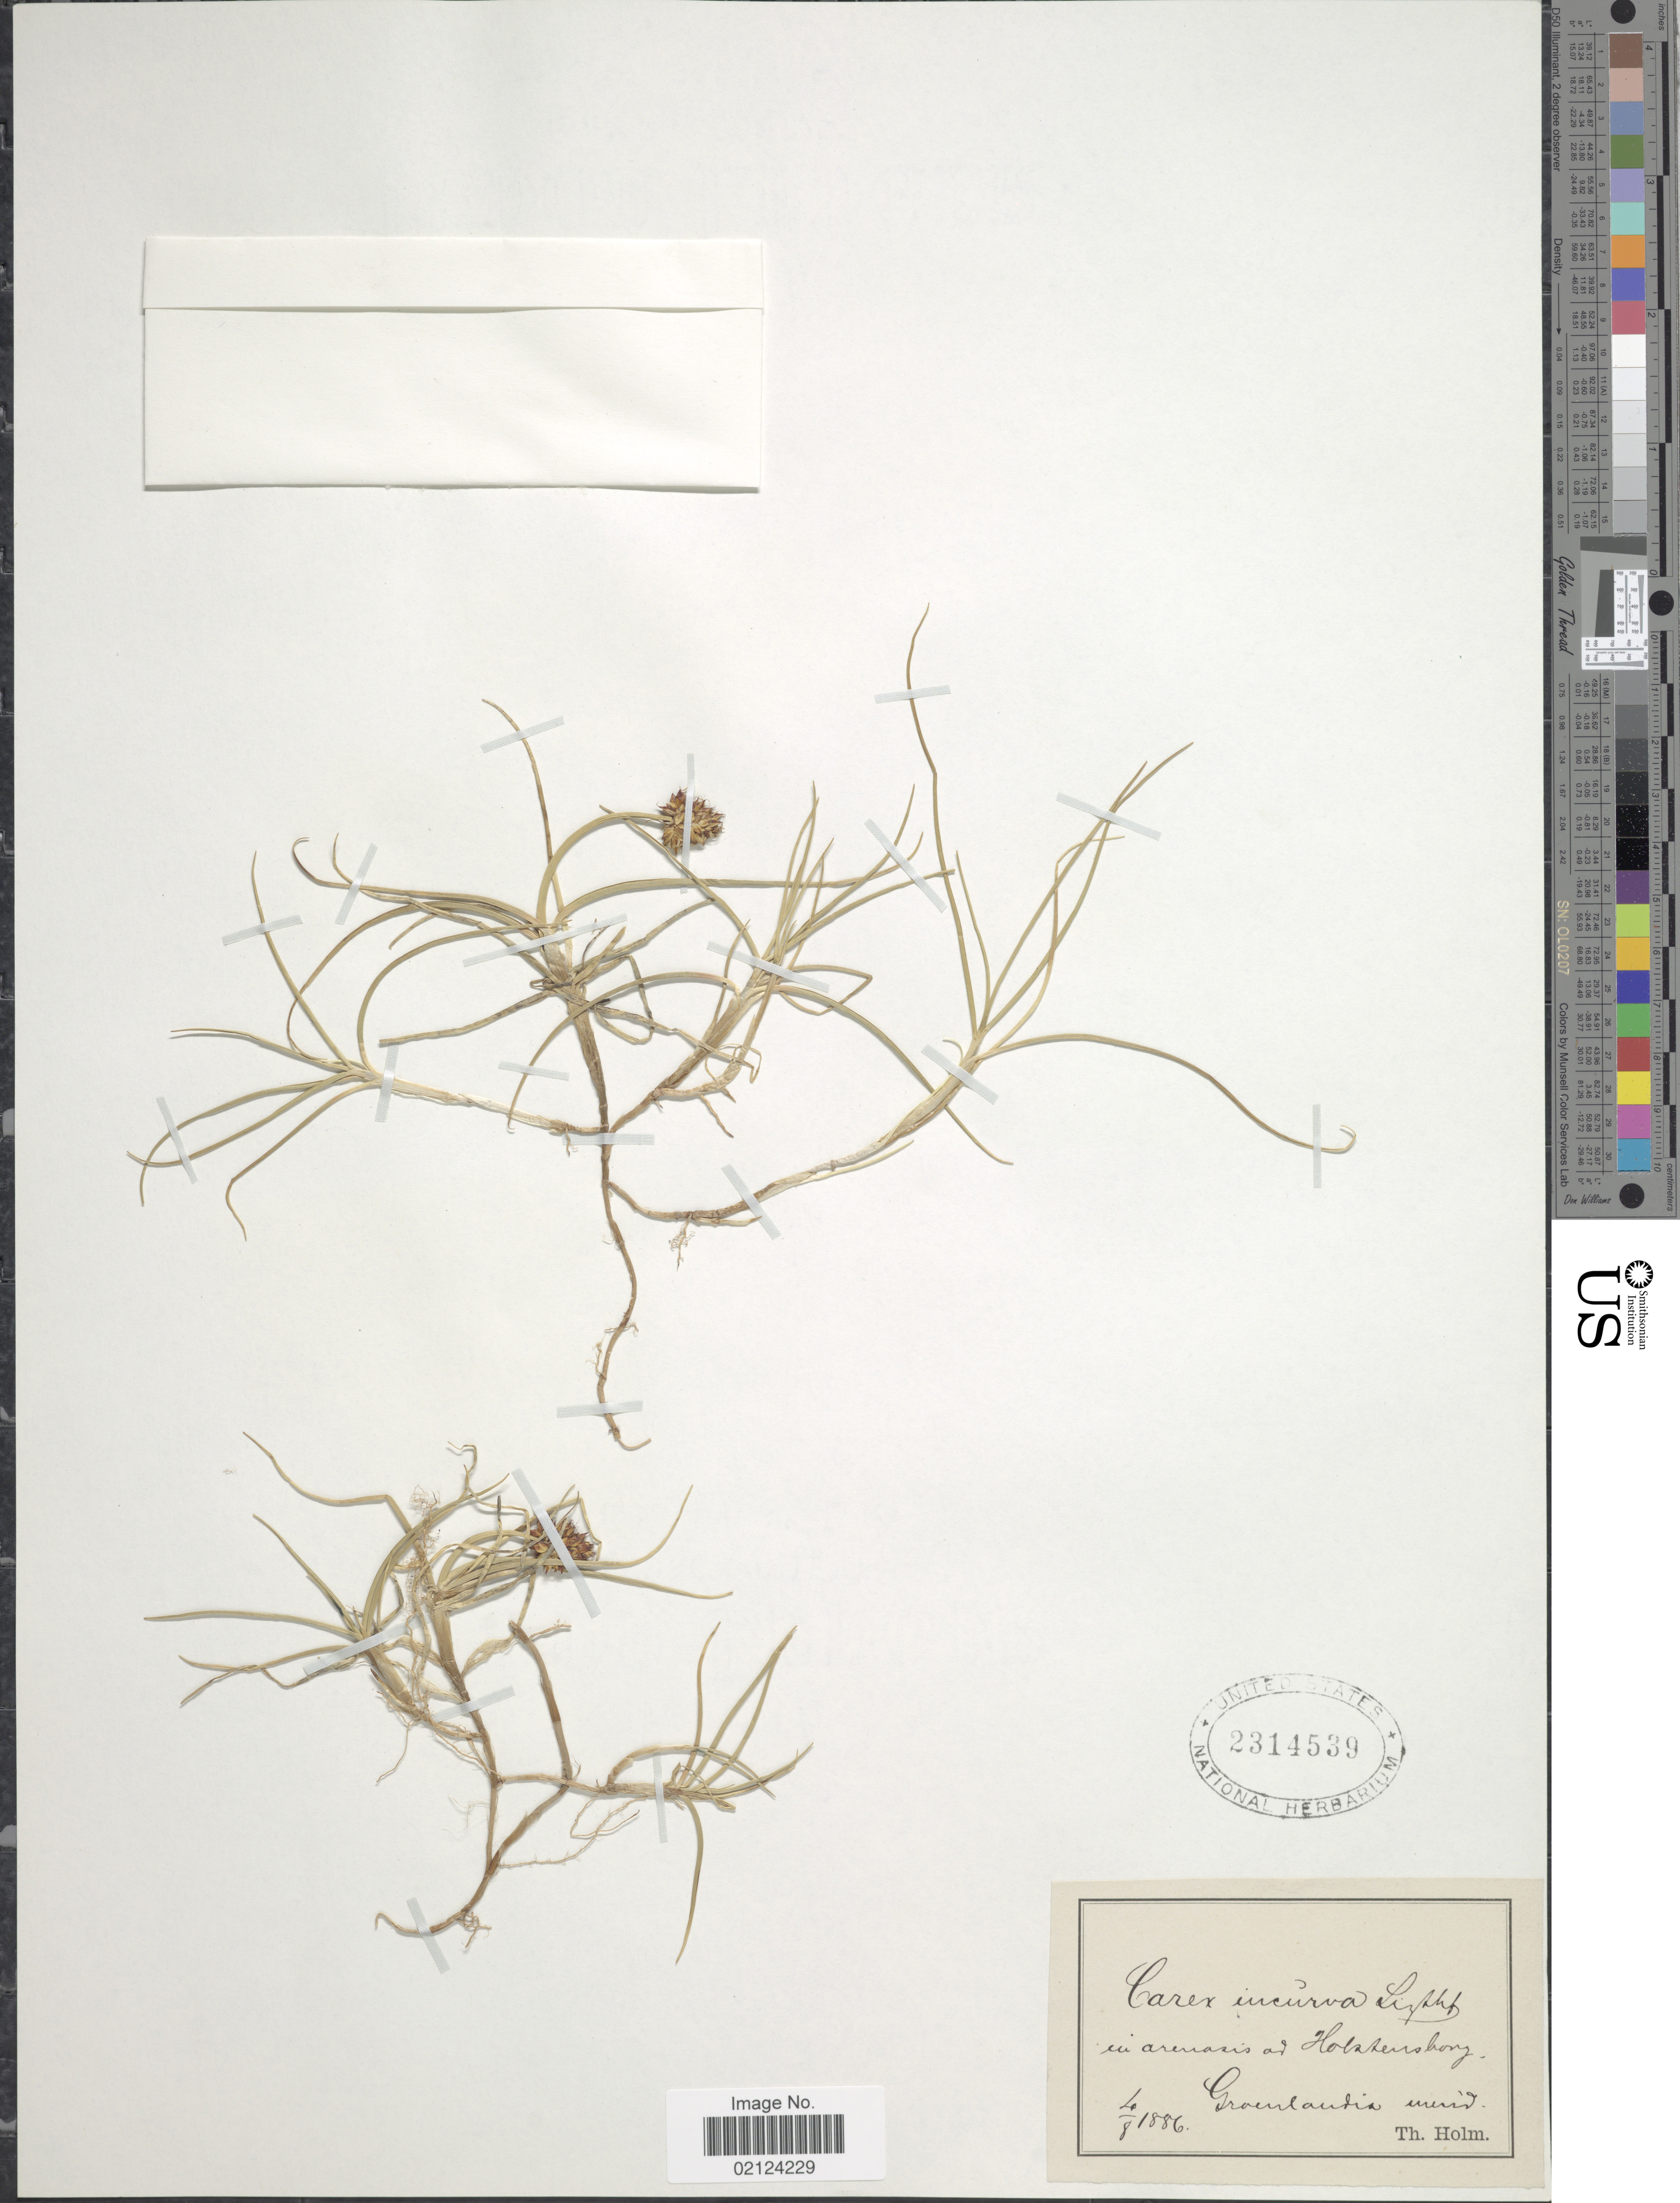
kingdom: Plantae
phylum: Tracheophyta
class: Liliopsida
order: Poales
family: Cyperaceae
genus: Carex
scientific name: Carex maritima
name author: Gunnerus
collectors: T. Holm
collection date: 1886-08-04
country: Greenland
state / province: Qeqqata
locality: Holsteinsborg, Groenlandia merid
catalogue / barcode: US 2314539